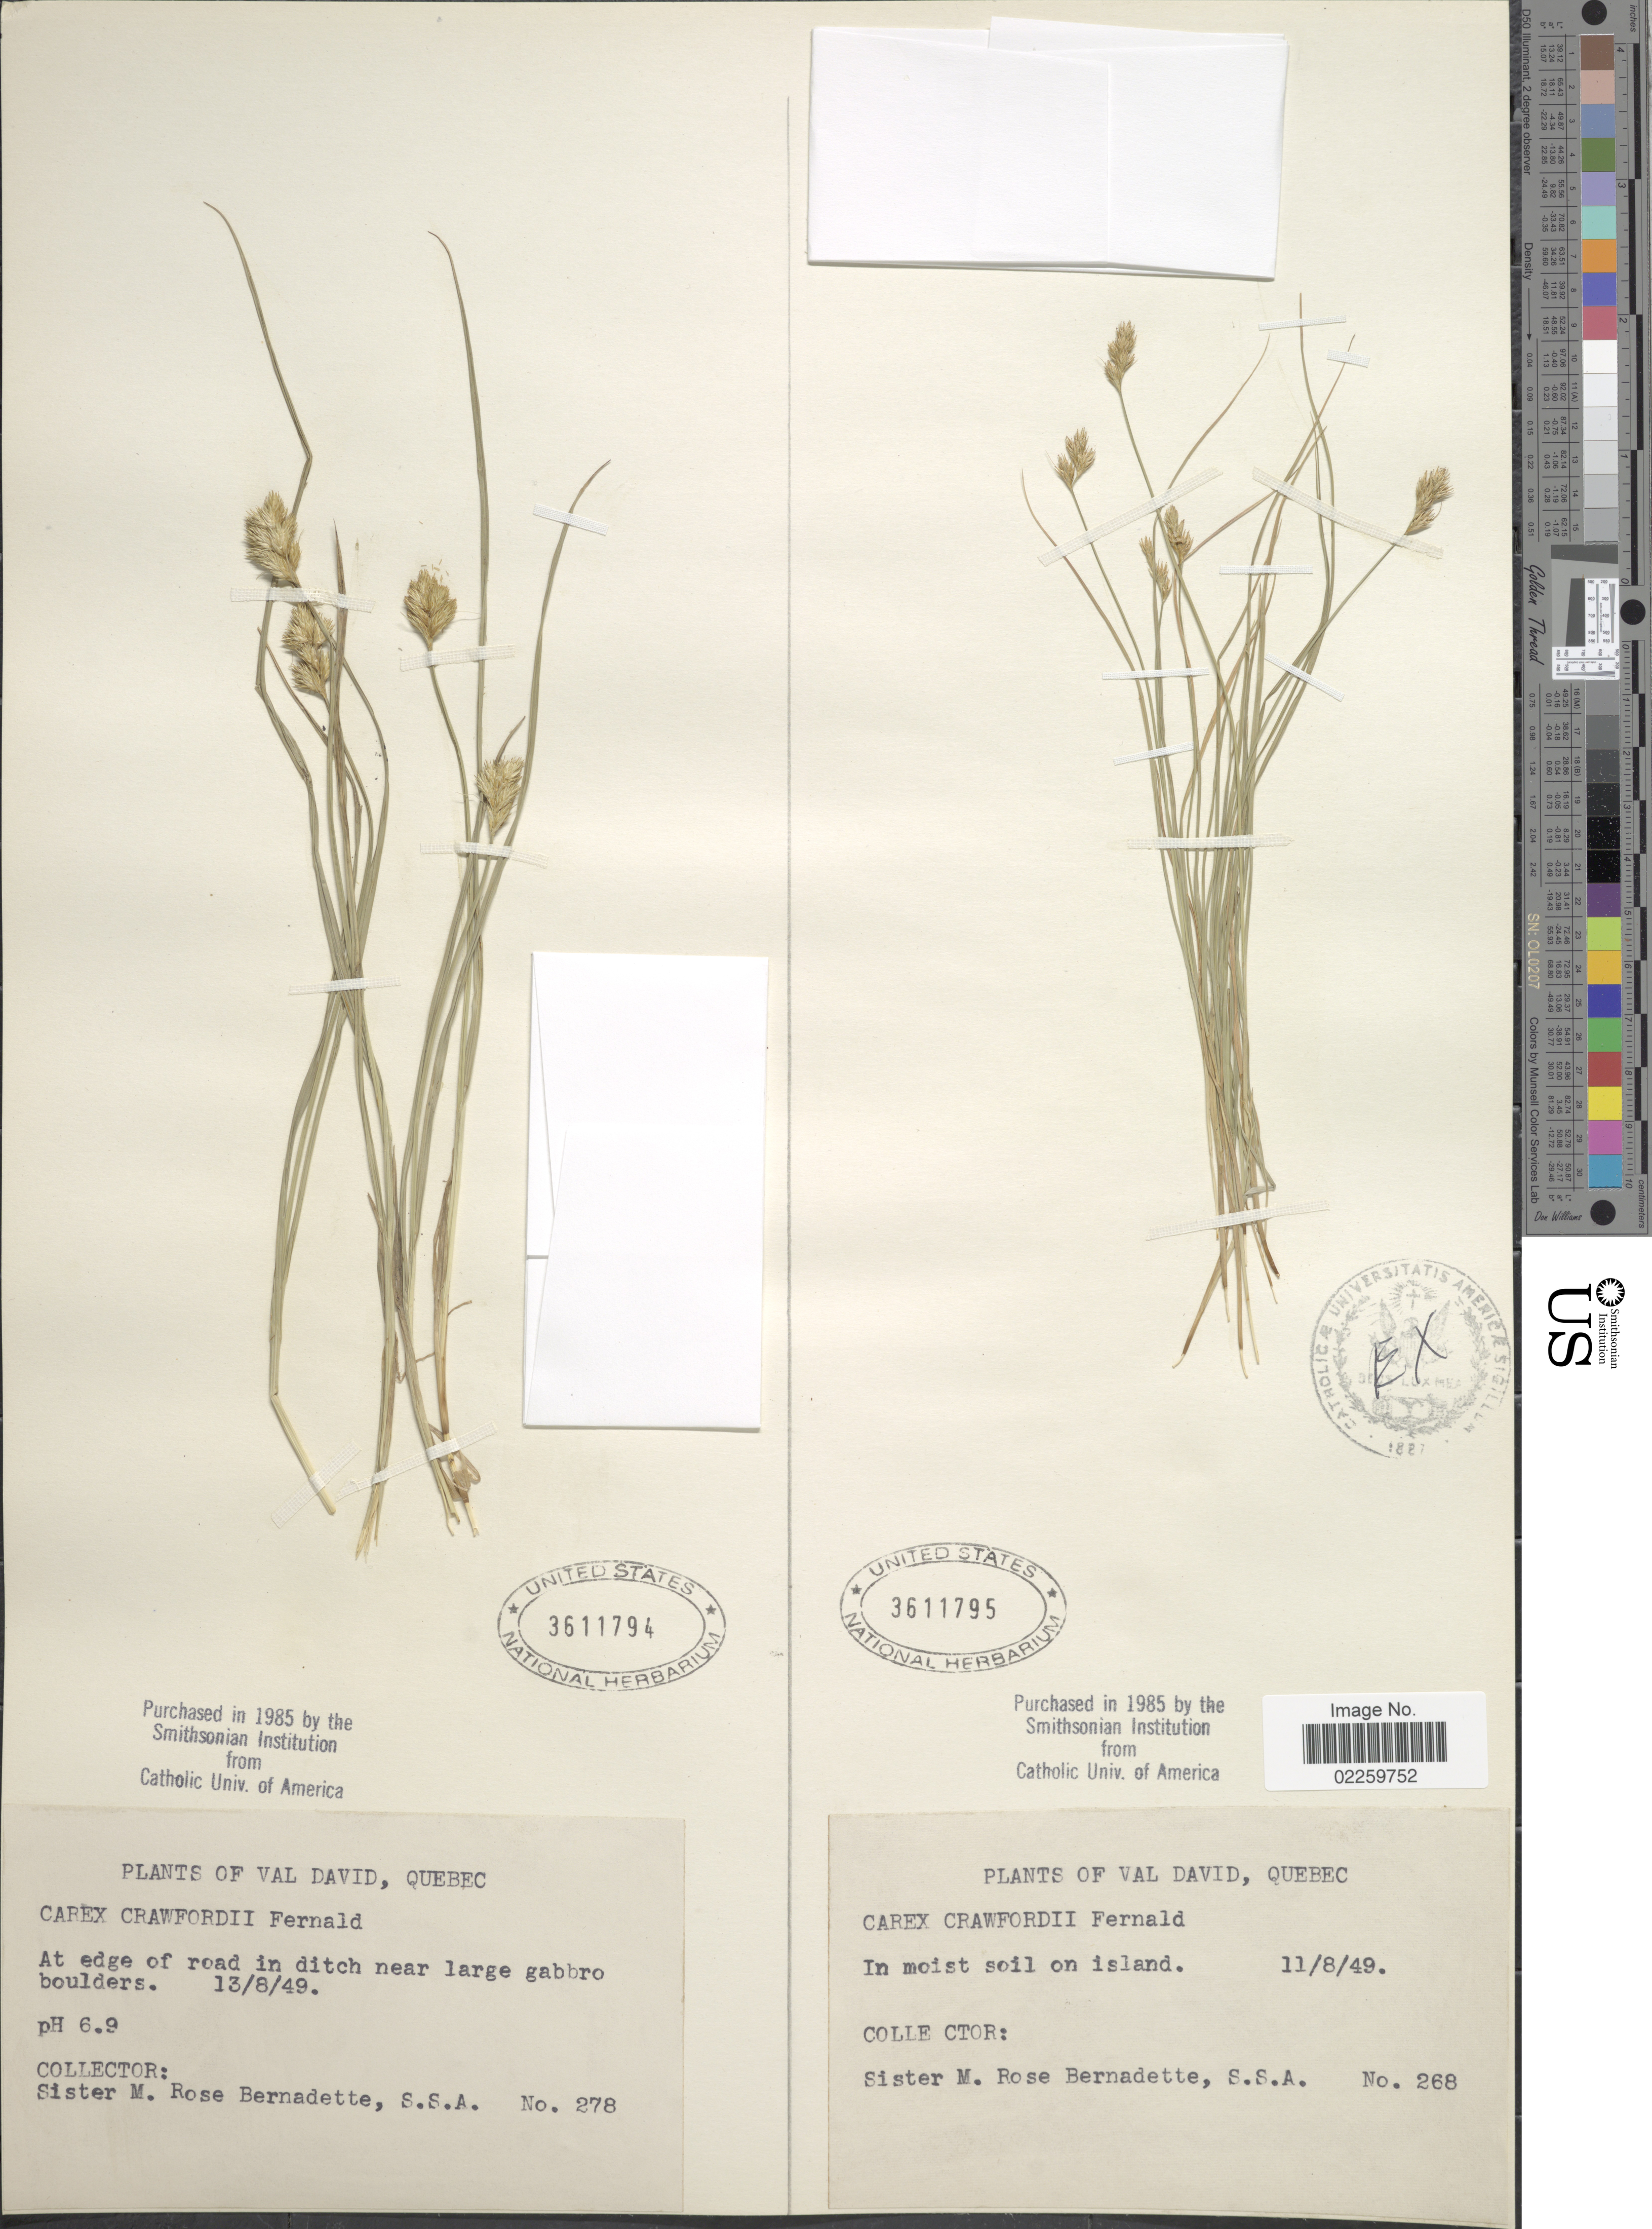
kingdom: Plantae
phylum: Tracheophyta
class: Liliopsida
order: Poales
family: Cyperaceae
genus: Carex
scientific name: Carex crawfordii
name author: Fernald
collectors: M. Bernadette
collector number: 268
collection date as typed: Transcribed d/m/y: 11/8/49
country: Canada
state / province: Quebec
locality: Val David, in moist soil on island.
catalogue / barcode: US 3611795-2